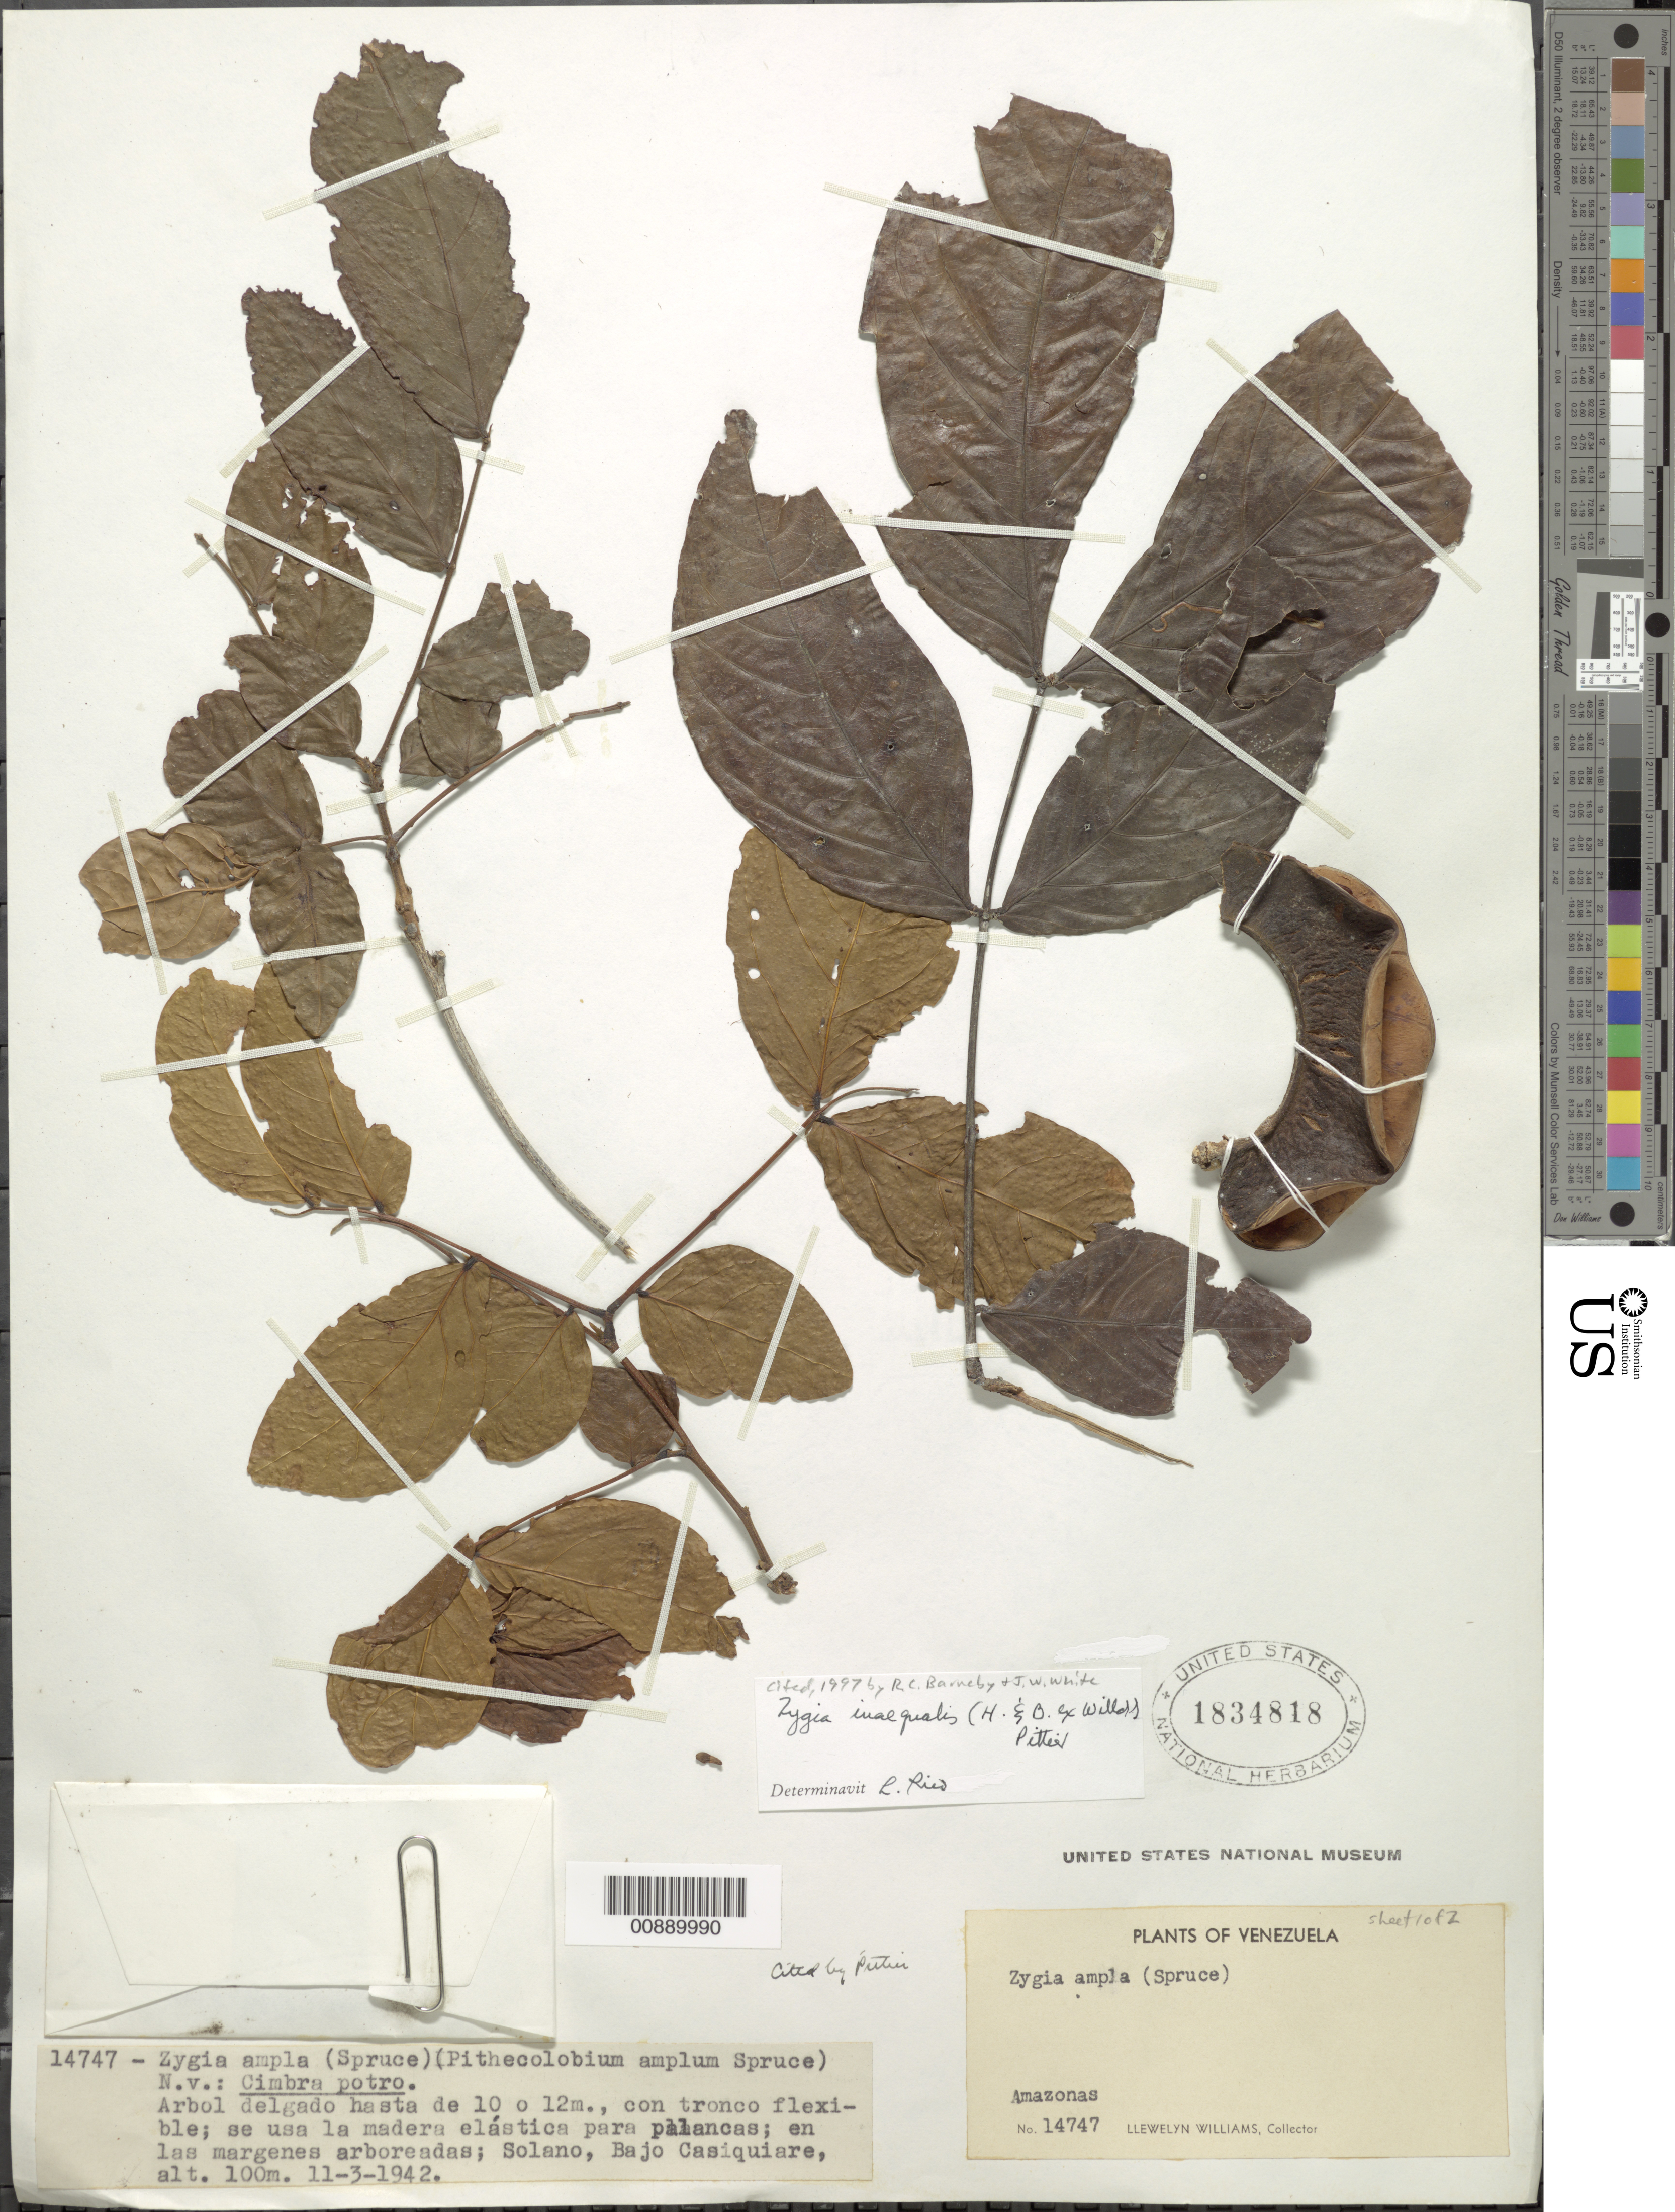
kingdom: Plantae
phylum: Tracheophyta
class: Magnoliopsida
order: Fabales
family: Fabaceae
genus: Zygia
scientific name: Zygia inaequalis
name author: (Humb. & Bonpl. ex Willd.) Pittier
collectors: Ll. Williams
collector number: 14747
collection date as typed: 11-Mar-42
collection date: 1942-03-11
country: Venezuela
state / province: Amazonas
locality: Solano, Bajo Río Casiquiare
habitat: Margenes arboreadas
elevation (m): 100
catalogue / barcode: US 1834818